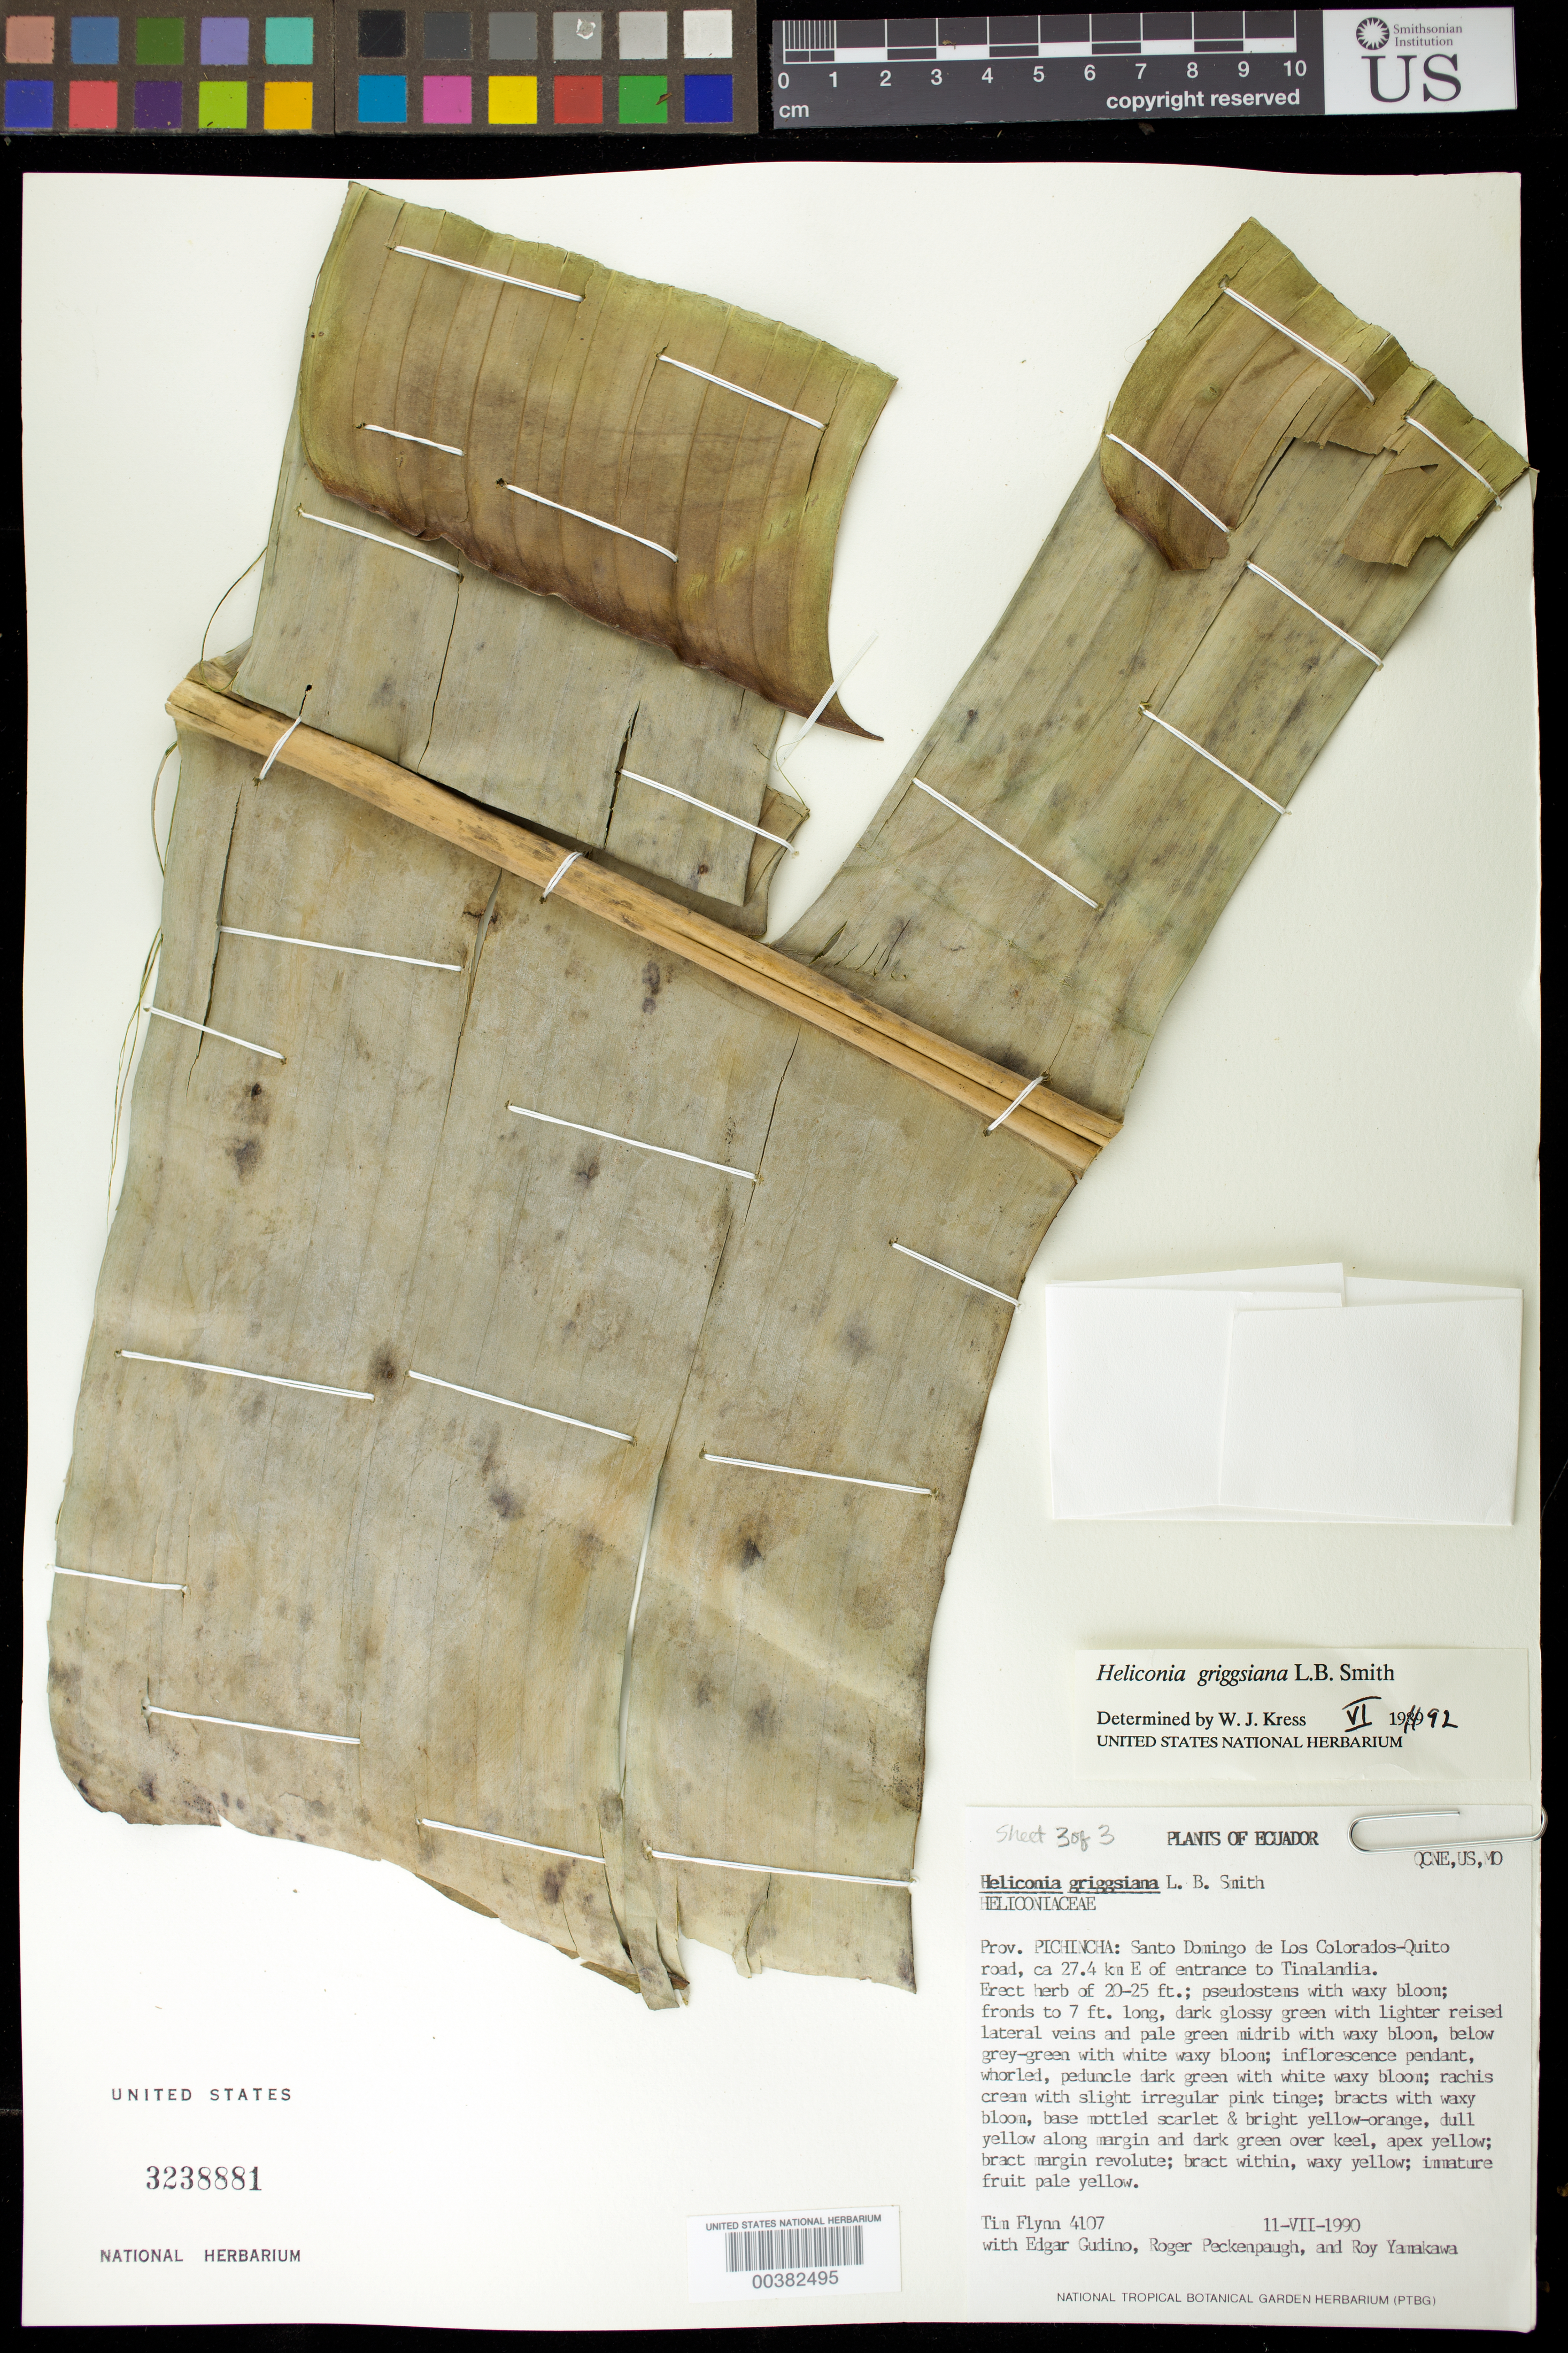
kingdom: Plantae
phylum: Tracheophyta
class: Liliopsida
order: Zingiberales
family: Heliconiaceae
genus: Heliconia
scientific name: Heliconia griggsiana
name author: L.B. Sm.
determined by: Kress, W. J., (US), Smithsonian Institution - National Museum of Natural History (UNITED STATES)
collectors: T. W. Flynn, E. Gudiño, R. Peckinpaugh & R. Yamakawa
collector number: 4107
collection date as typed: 07 Jul 1990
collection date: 1990-07-07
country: Ecuador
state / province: Pichincha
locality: Santo Domingo de los Colorados - quito road. E of Entrance to tinalandia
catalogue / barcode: US 3238881